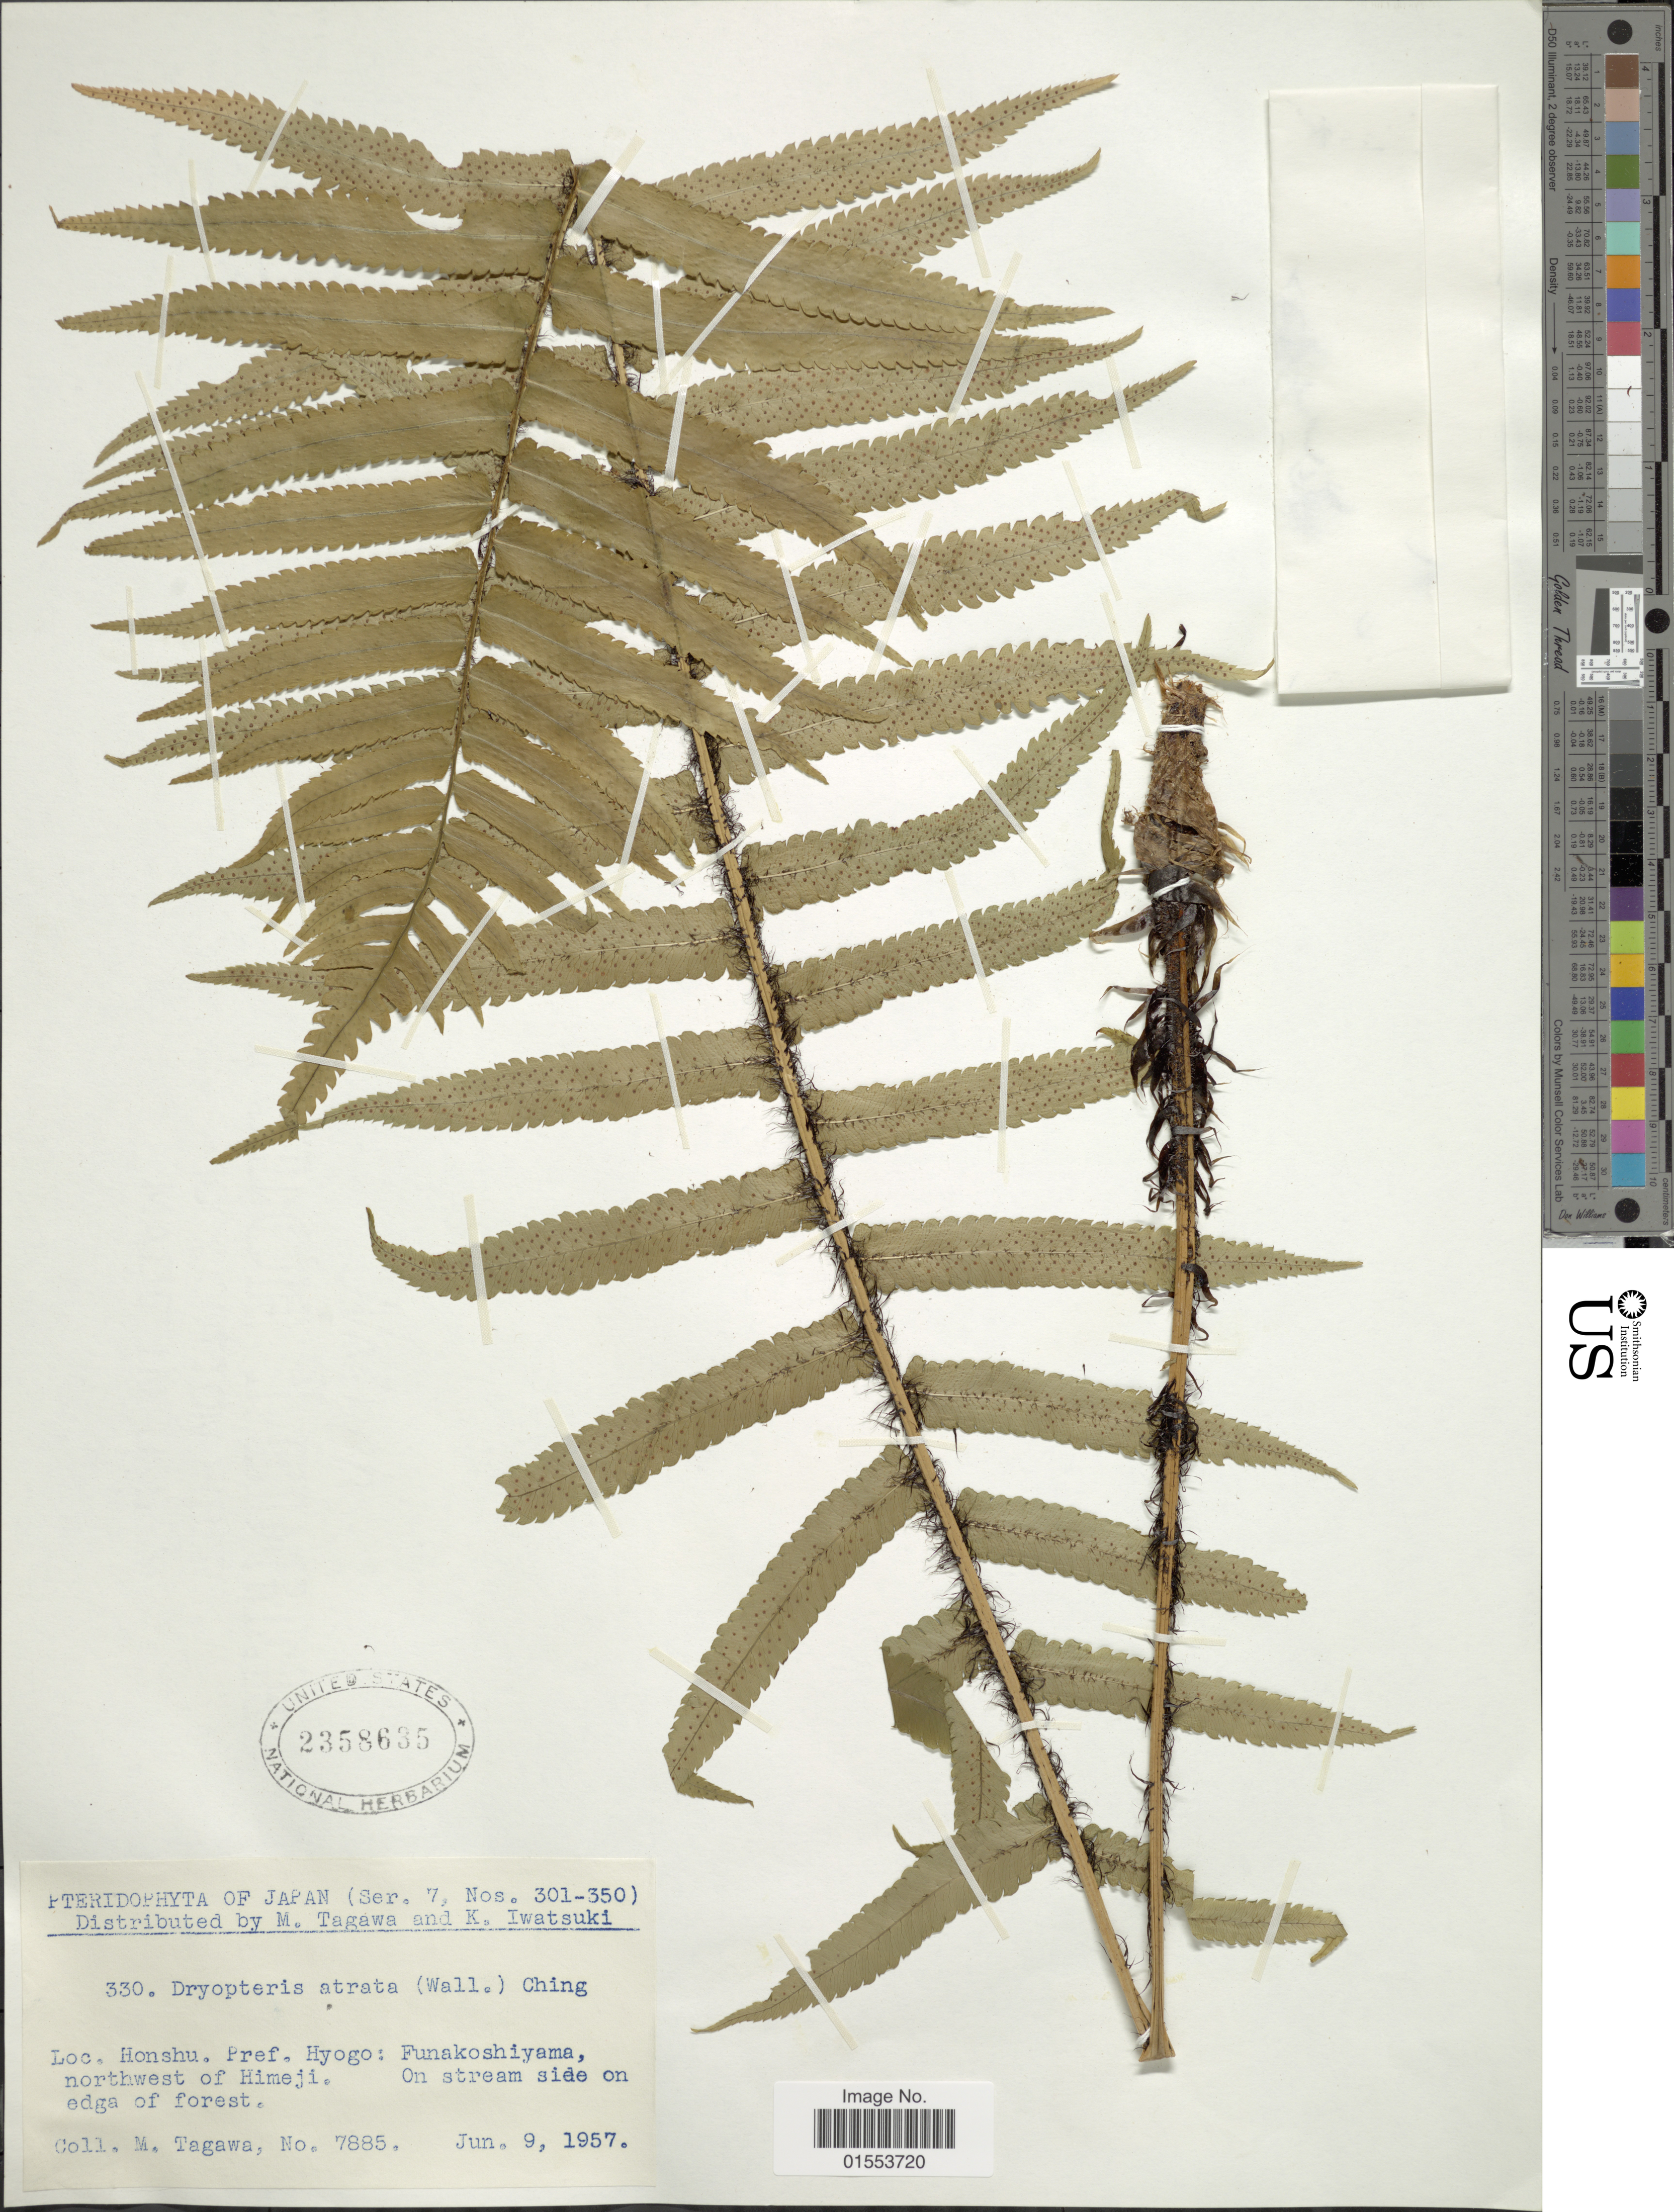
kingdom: Plantae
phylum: Tracheophyta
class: Polypodiopsida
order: Polypodiales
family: Dryopteridaceae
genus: Dryopteris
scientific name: Dryopteris atrata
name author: (Wall. ex Kunze) Ching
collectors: M. Tagawa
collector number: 7885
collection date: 1957-06-09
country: Japan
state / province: Hyogo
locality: Japan, Honshu. Pref. Hyogo: Funakoshiyama northwest of Himeji.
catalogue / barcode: US 2358635